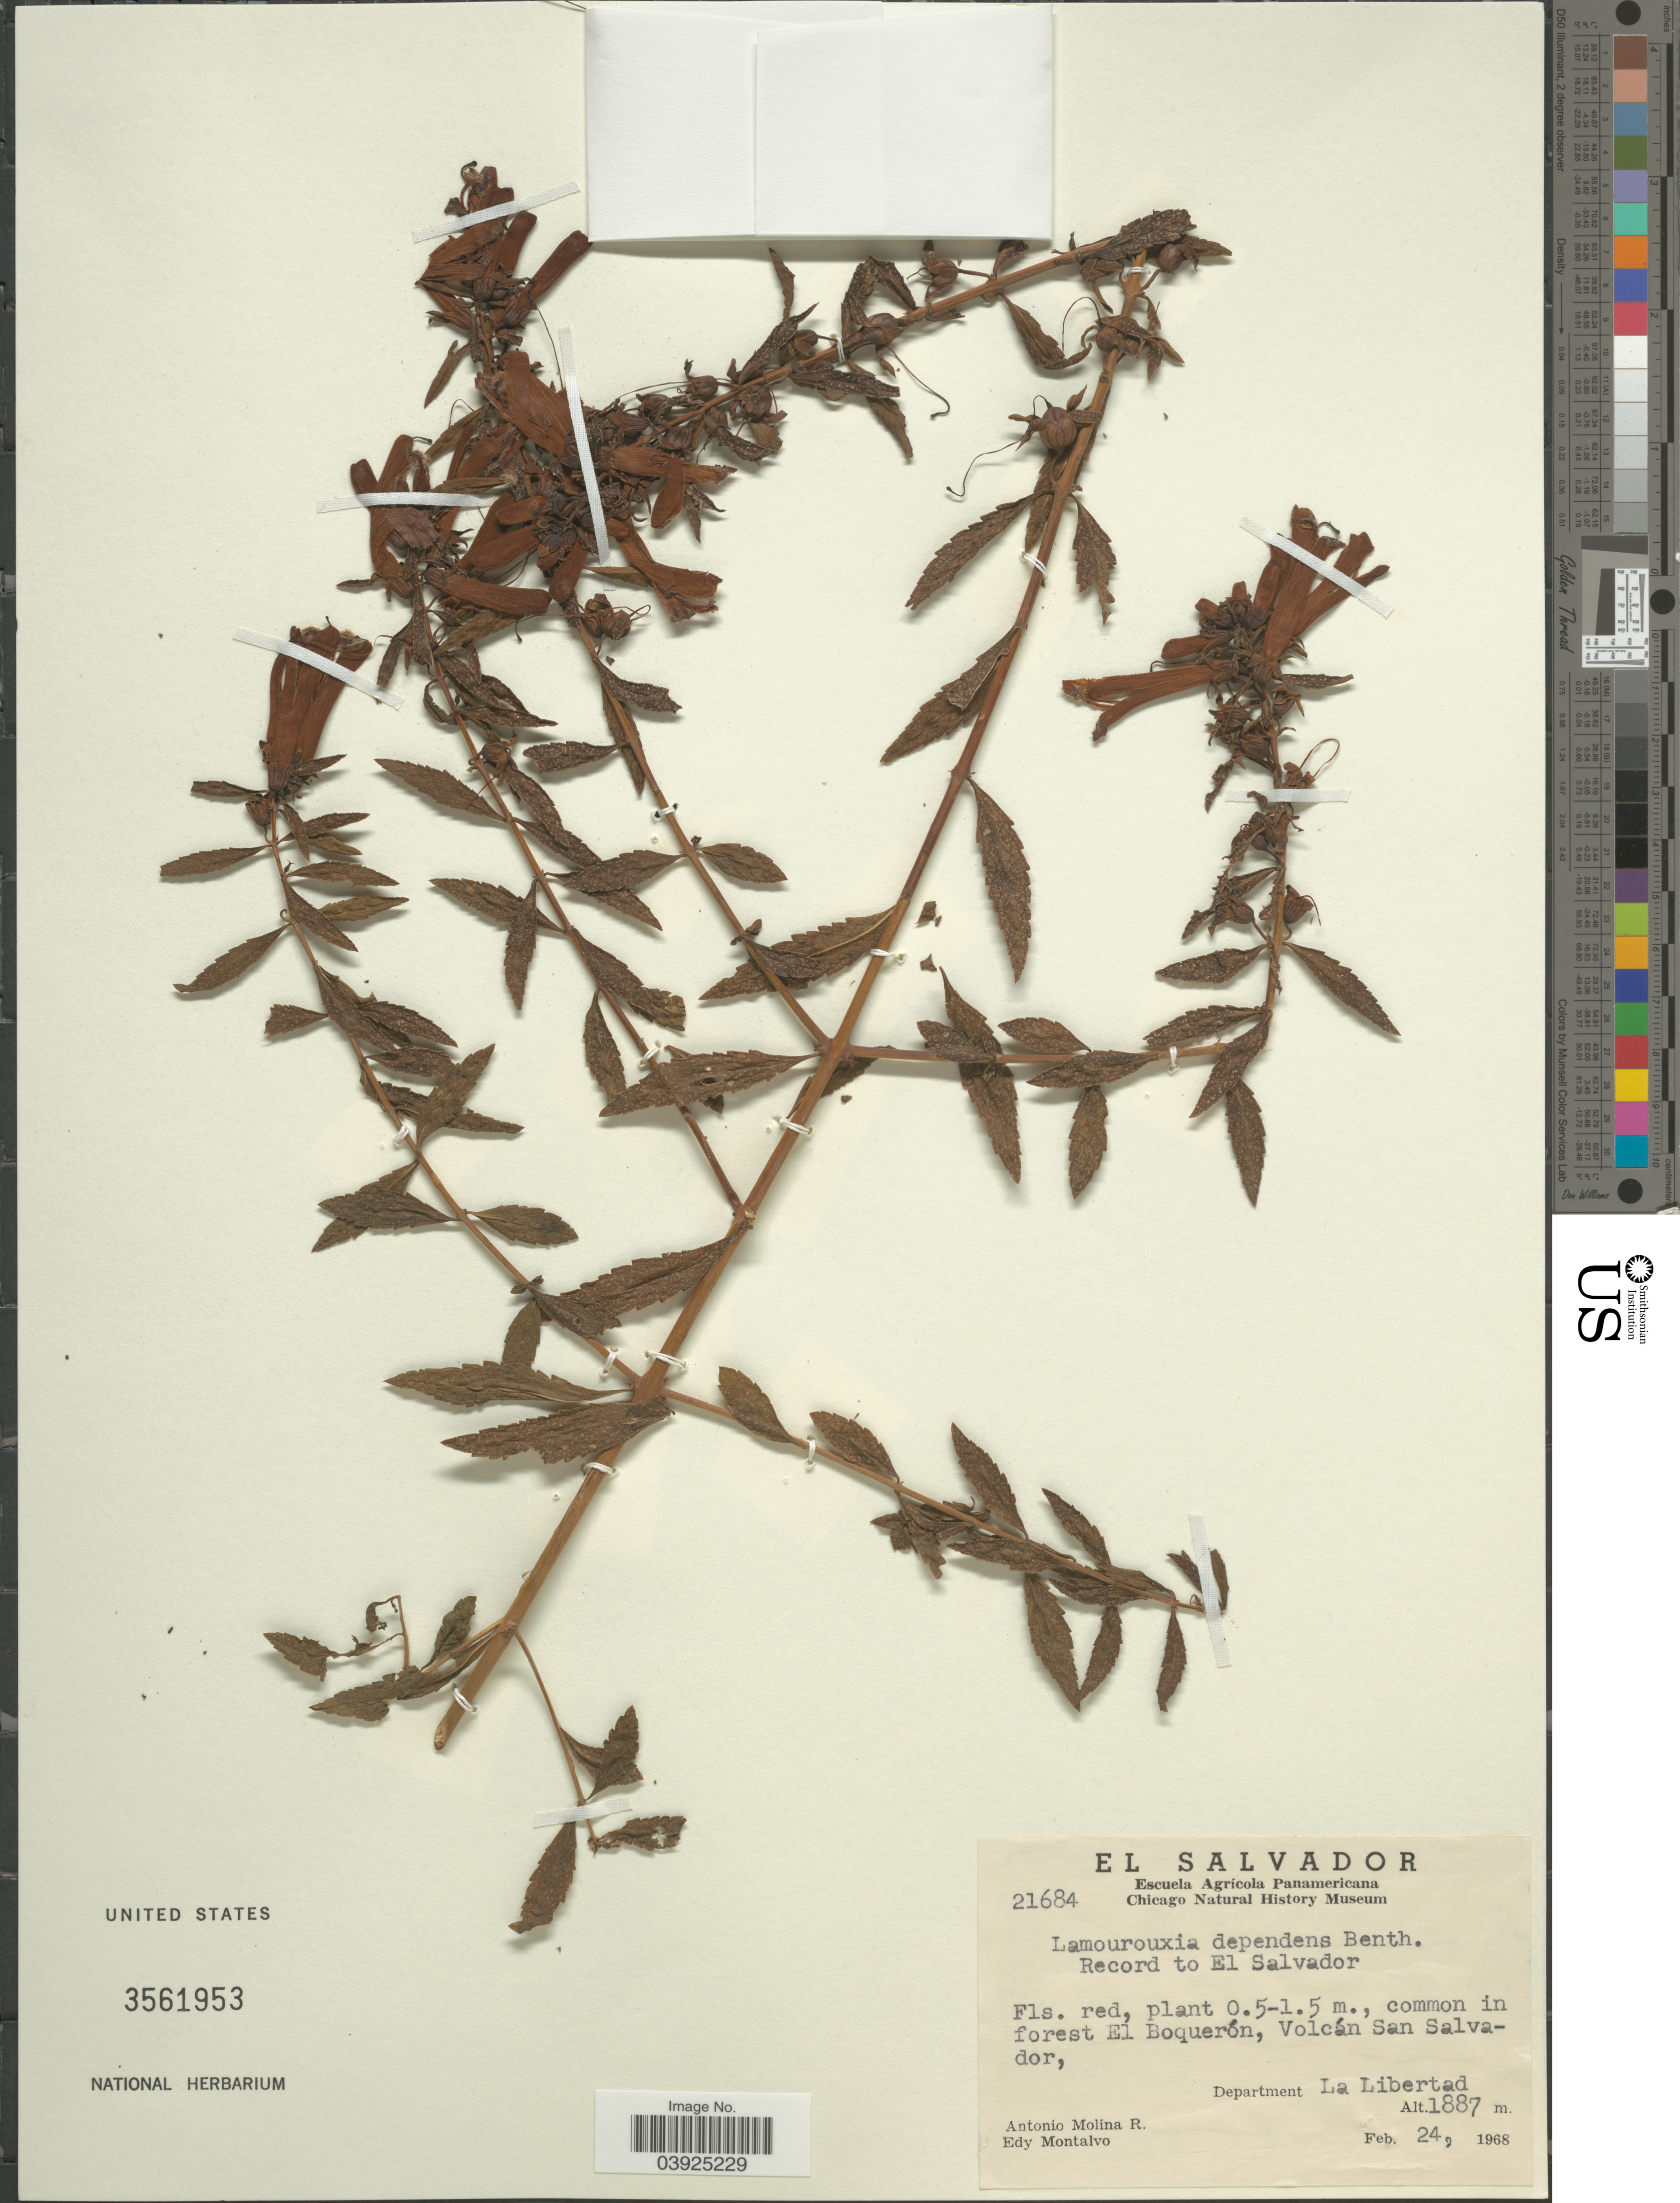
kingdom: Plantae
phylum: Tracheophyta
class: Magnoliopsida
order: Lamiales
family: Orobanchaceae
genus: Lamourouxia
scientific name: Lamourouxia dependens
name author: Benth.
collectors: A. Molina R. & E. A. Montalvo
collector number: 21684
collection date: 1968-02-24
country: El Salvador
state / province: La Libertad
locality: In forest El Boquerón, Volcán San Salvador. Department La Libertad.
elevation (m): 1887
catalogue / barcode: US 3561953